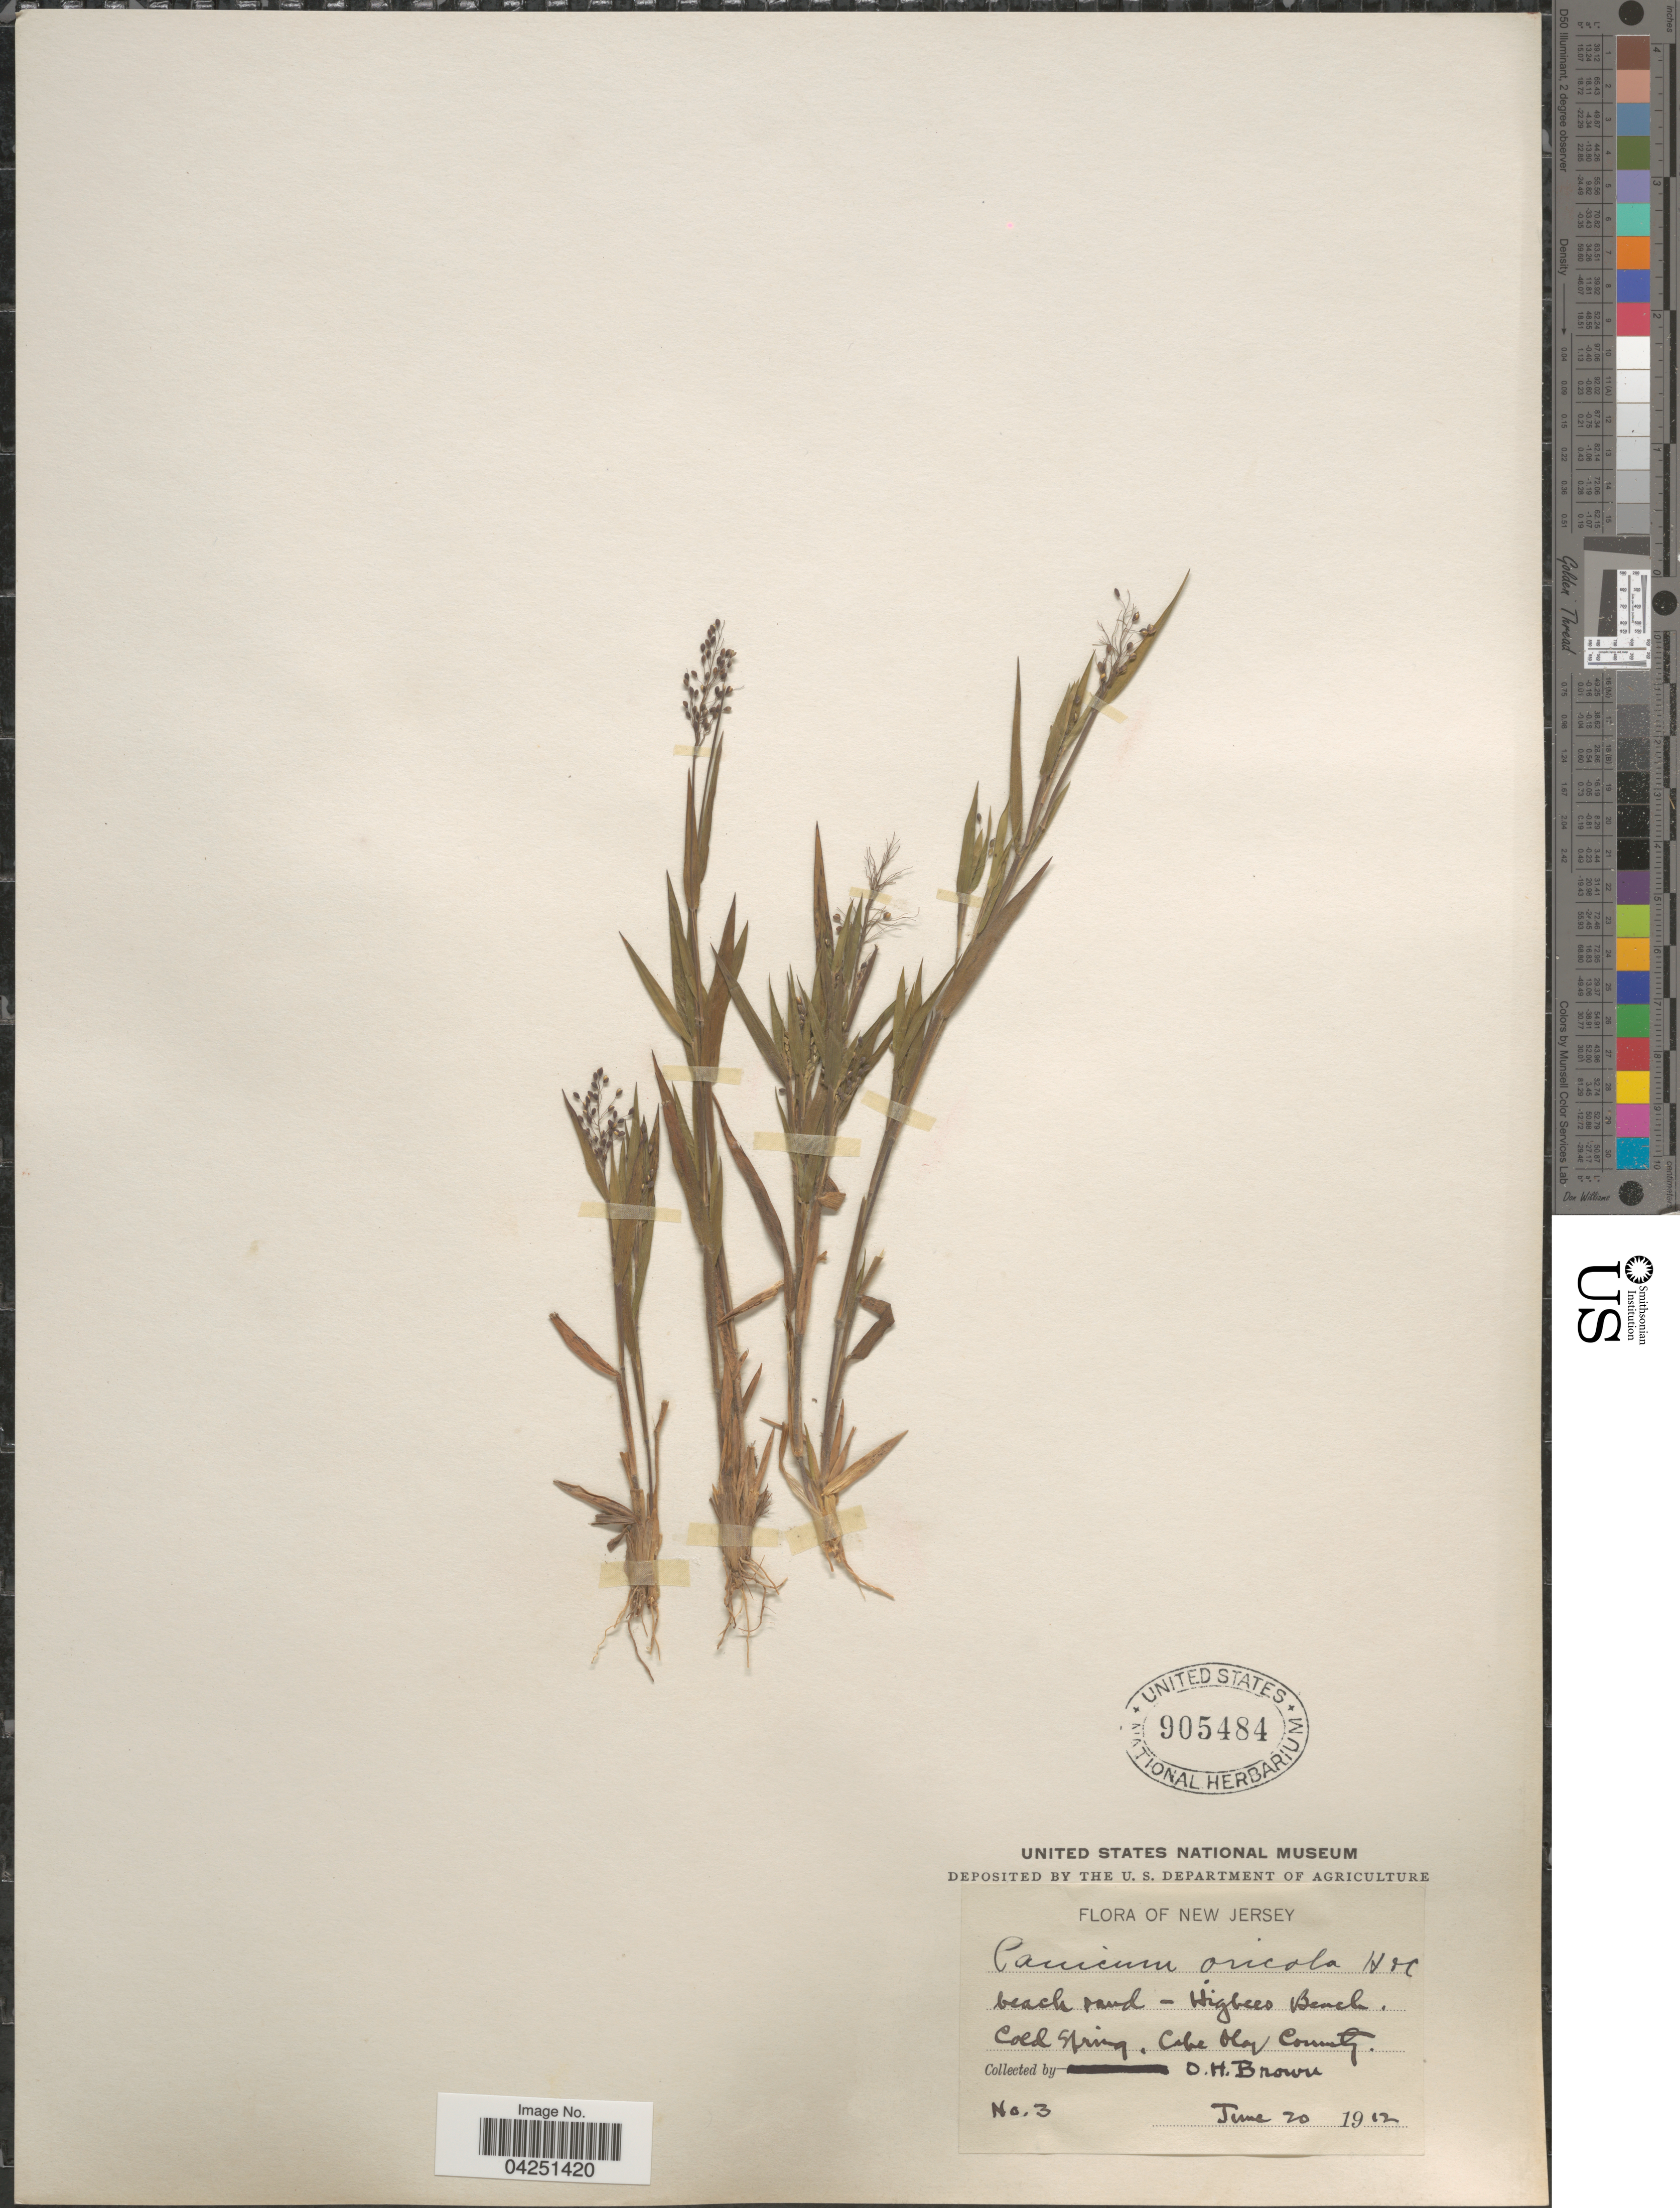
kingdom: Plantae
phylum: Tracheophyta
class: Liliopsida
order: Poales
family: Poaceae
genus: Dichanthelium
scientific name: Dichanthelium acuminatum var. acuminatum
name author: (Sw.) Gould & C.A. Clark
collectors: O. Brown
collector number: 3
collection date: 1912-06-20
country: United States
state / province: New Jersey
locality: Beach sand-Higbees Beach. Cold Spring. Cape May County.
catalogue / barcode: US 905484